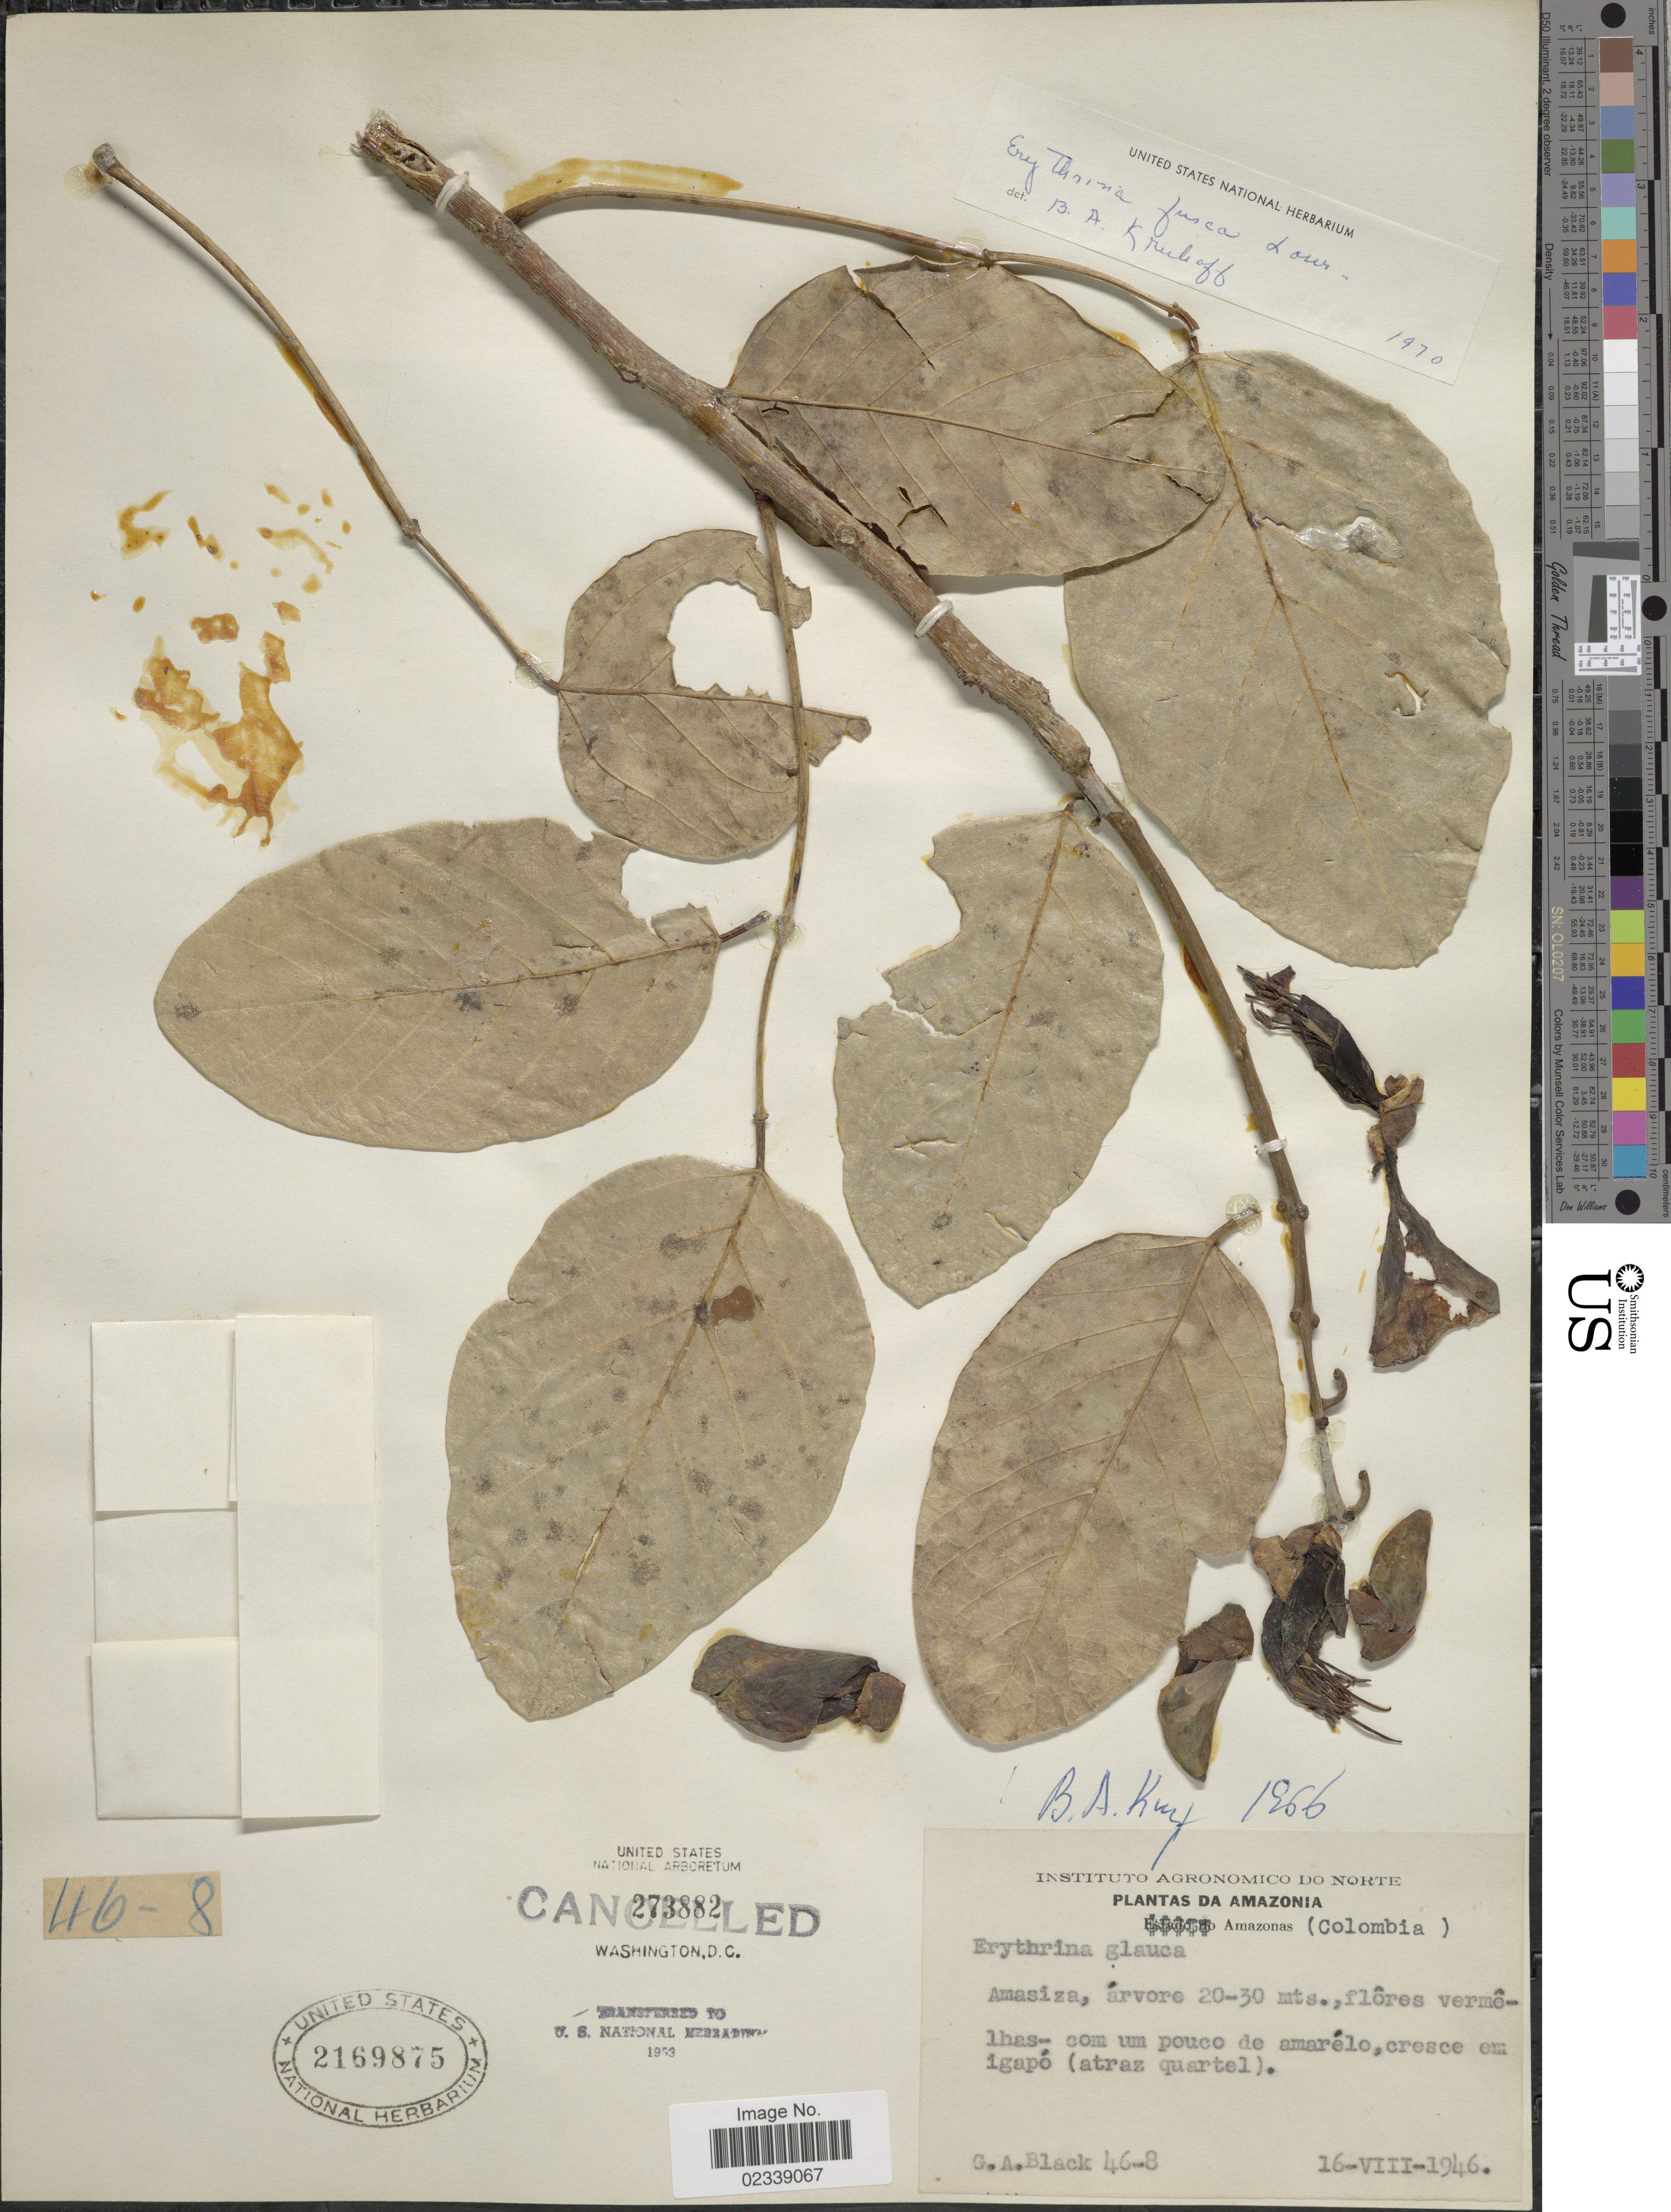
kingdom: Plantae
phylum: Tracheophyta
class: Magnoliopsida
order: Fabales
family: Fabaceae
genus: Erythrina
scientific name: Erythrina fusca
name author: Lour.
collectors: G. A. Black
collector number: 46-8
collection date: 1946-08-16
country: Colombia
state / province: Amazônas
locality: Amazonia, Amasiza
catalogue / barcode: US 2169875